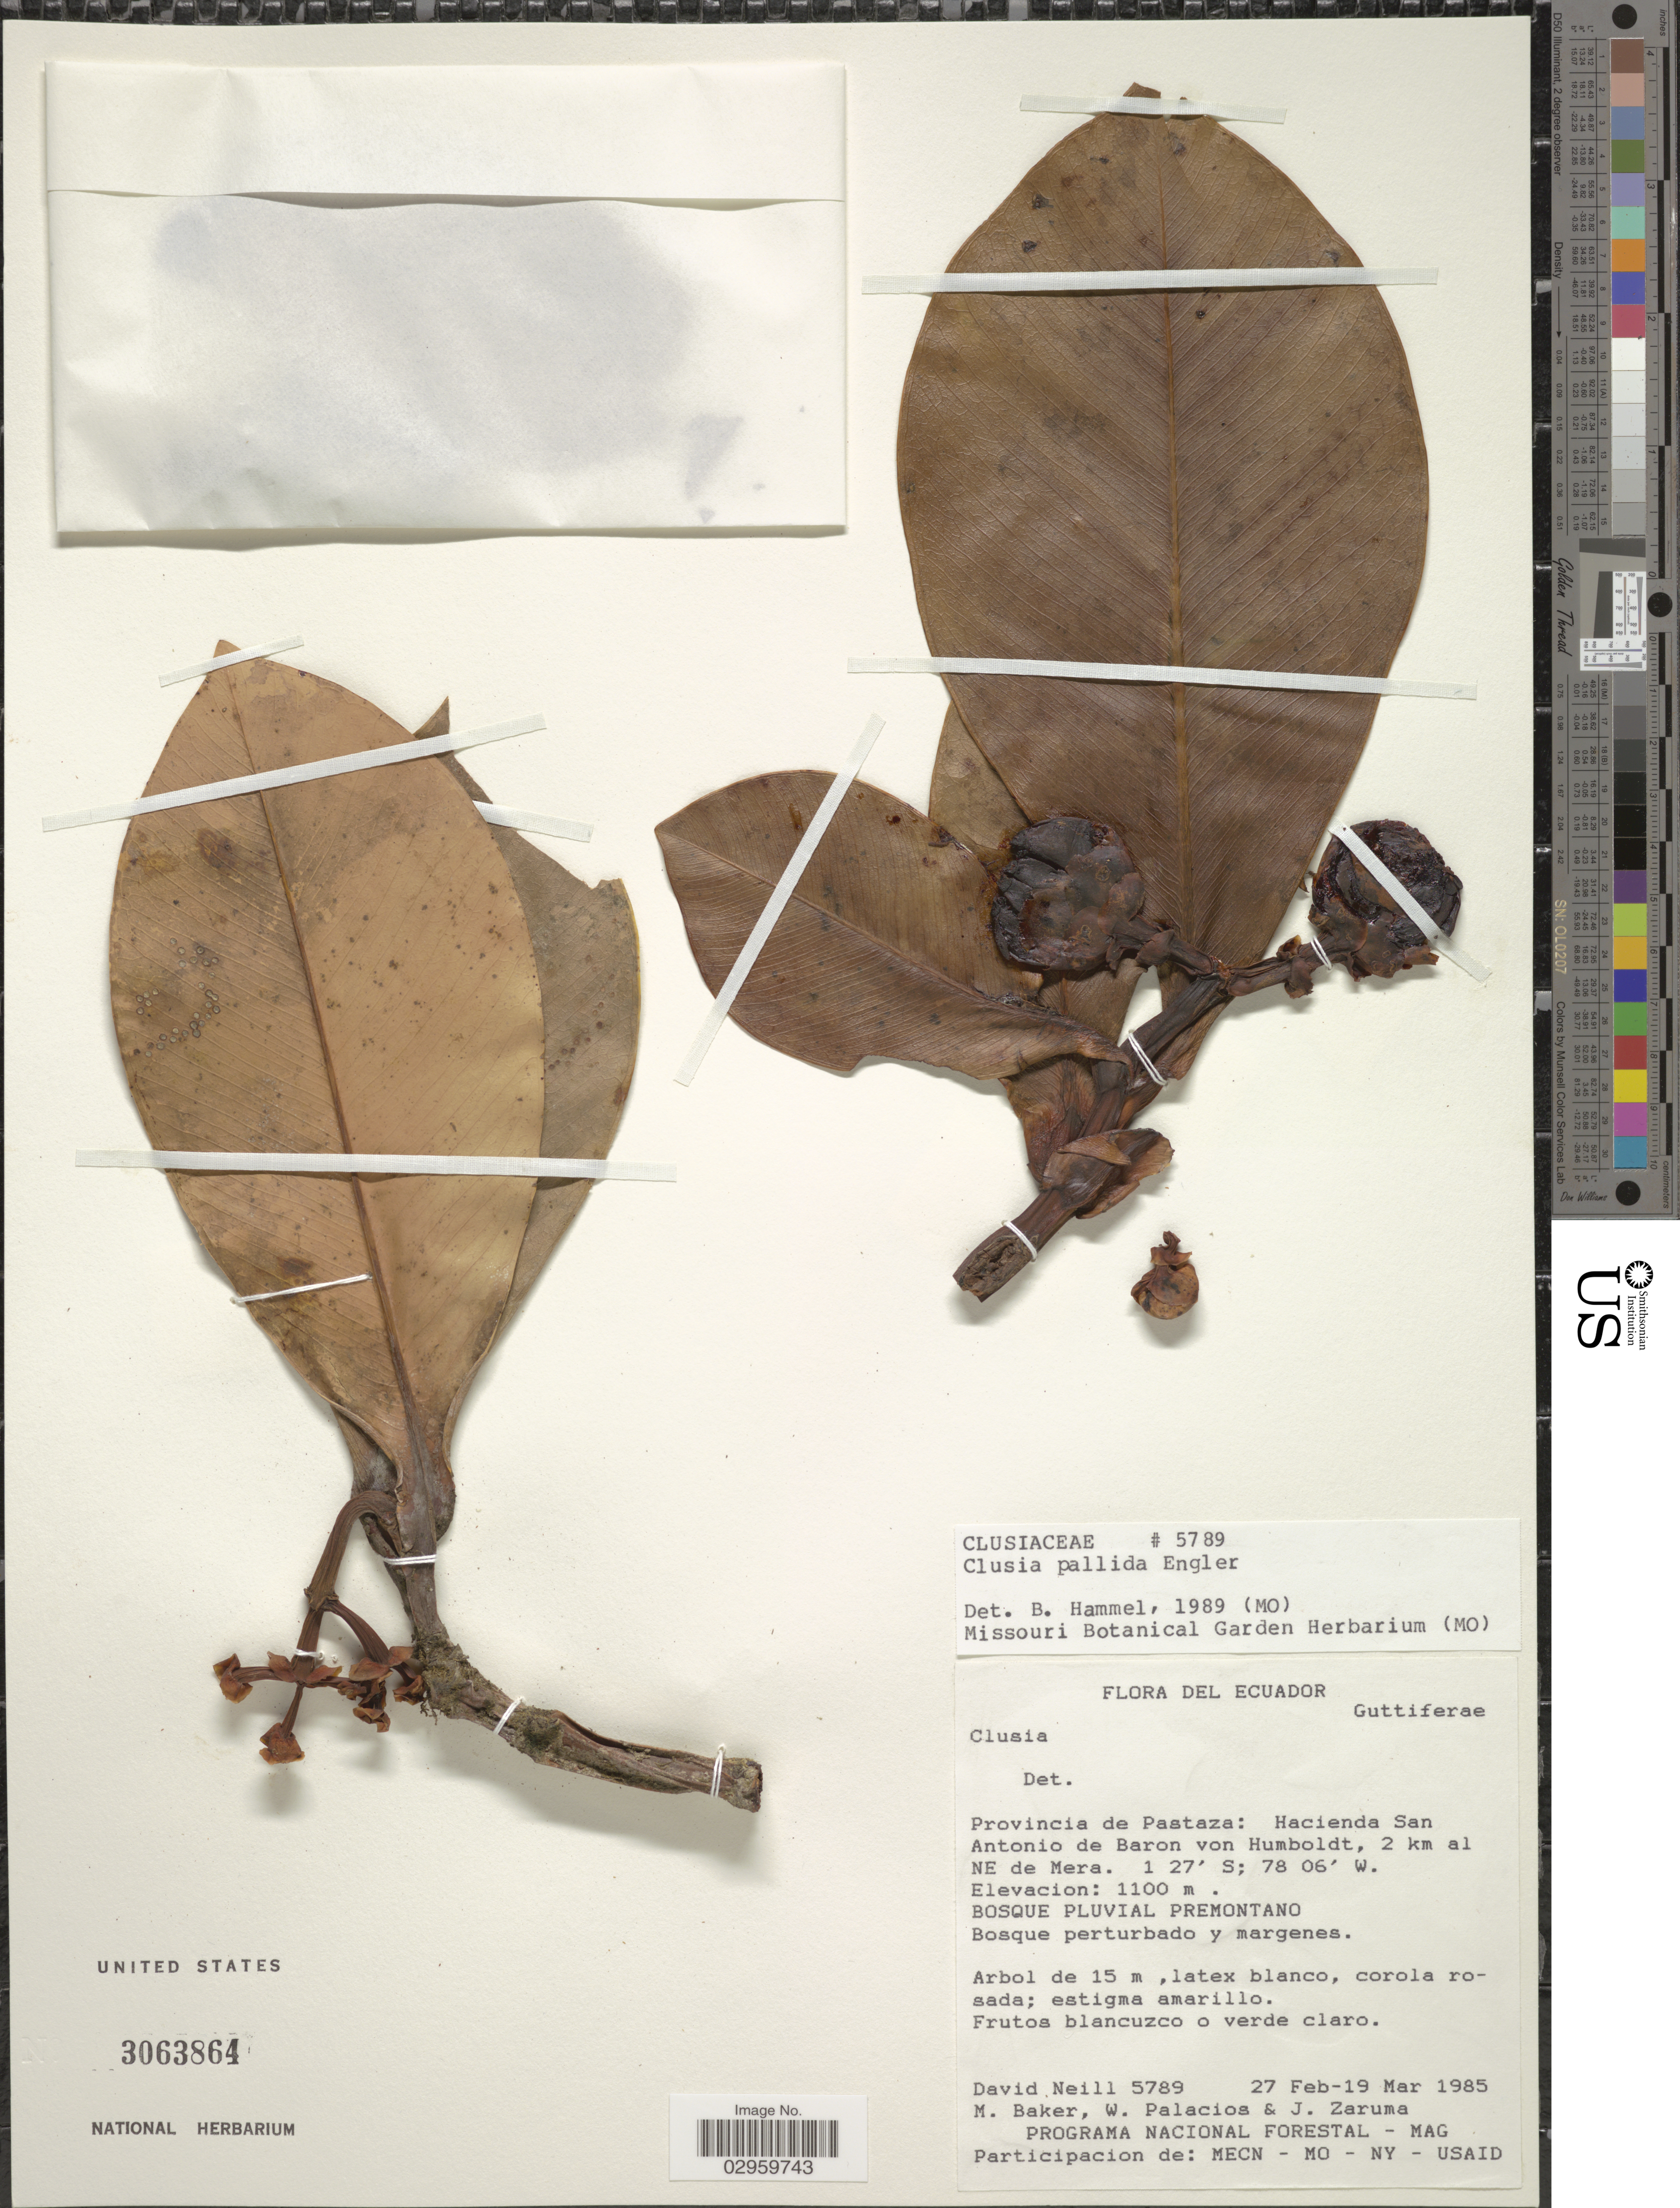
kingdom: Plantae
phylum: Tracheophyta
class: Magnoliopsida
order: Malpighiales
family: Clusiaceae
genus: Clusia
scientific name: Clusia pallida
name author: Engl.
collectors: D. Neill, M. Baker, W. Palacios & J. Zaruma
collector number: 5789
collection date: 1985-02-27/1985-03-19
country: Ecuador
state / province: Pastaza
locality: Hacienda San Antonio de Baron von Humboldt, 2 km al NE de Mera.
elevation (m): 1100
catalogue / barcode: US 3063864